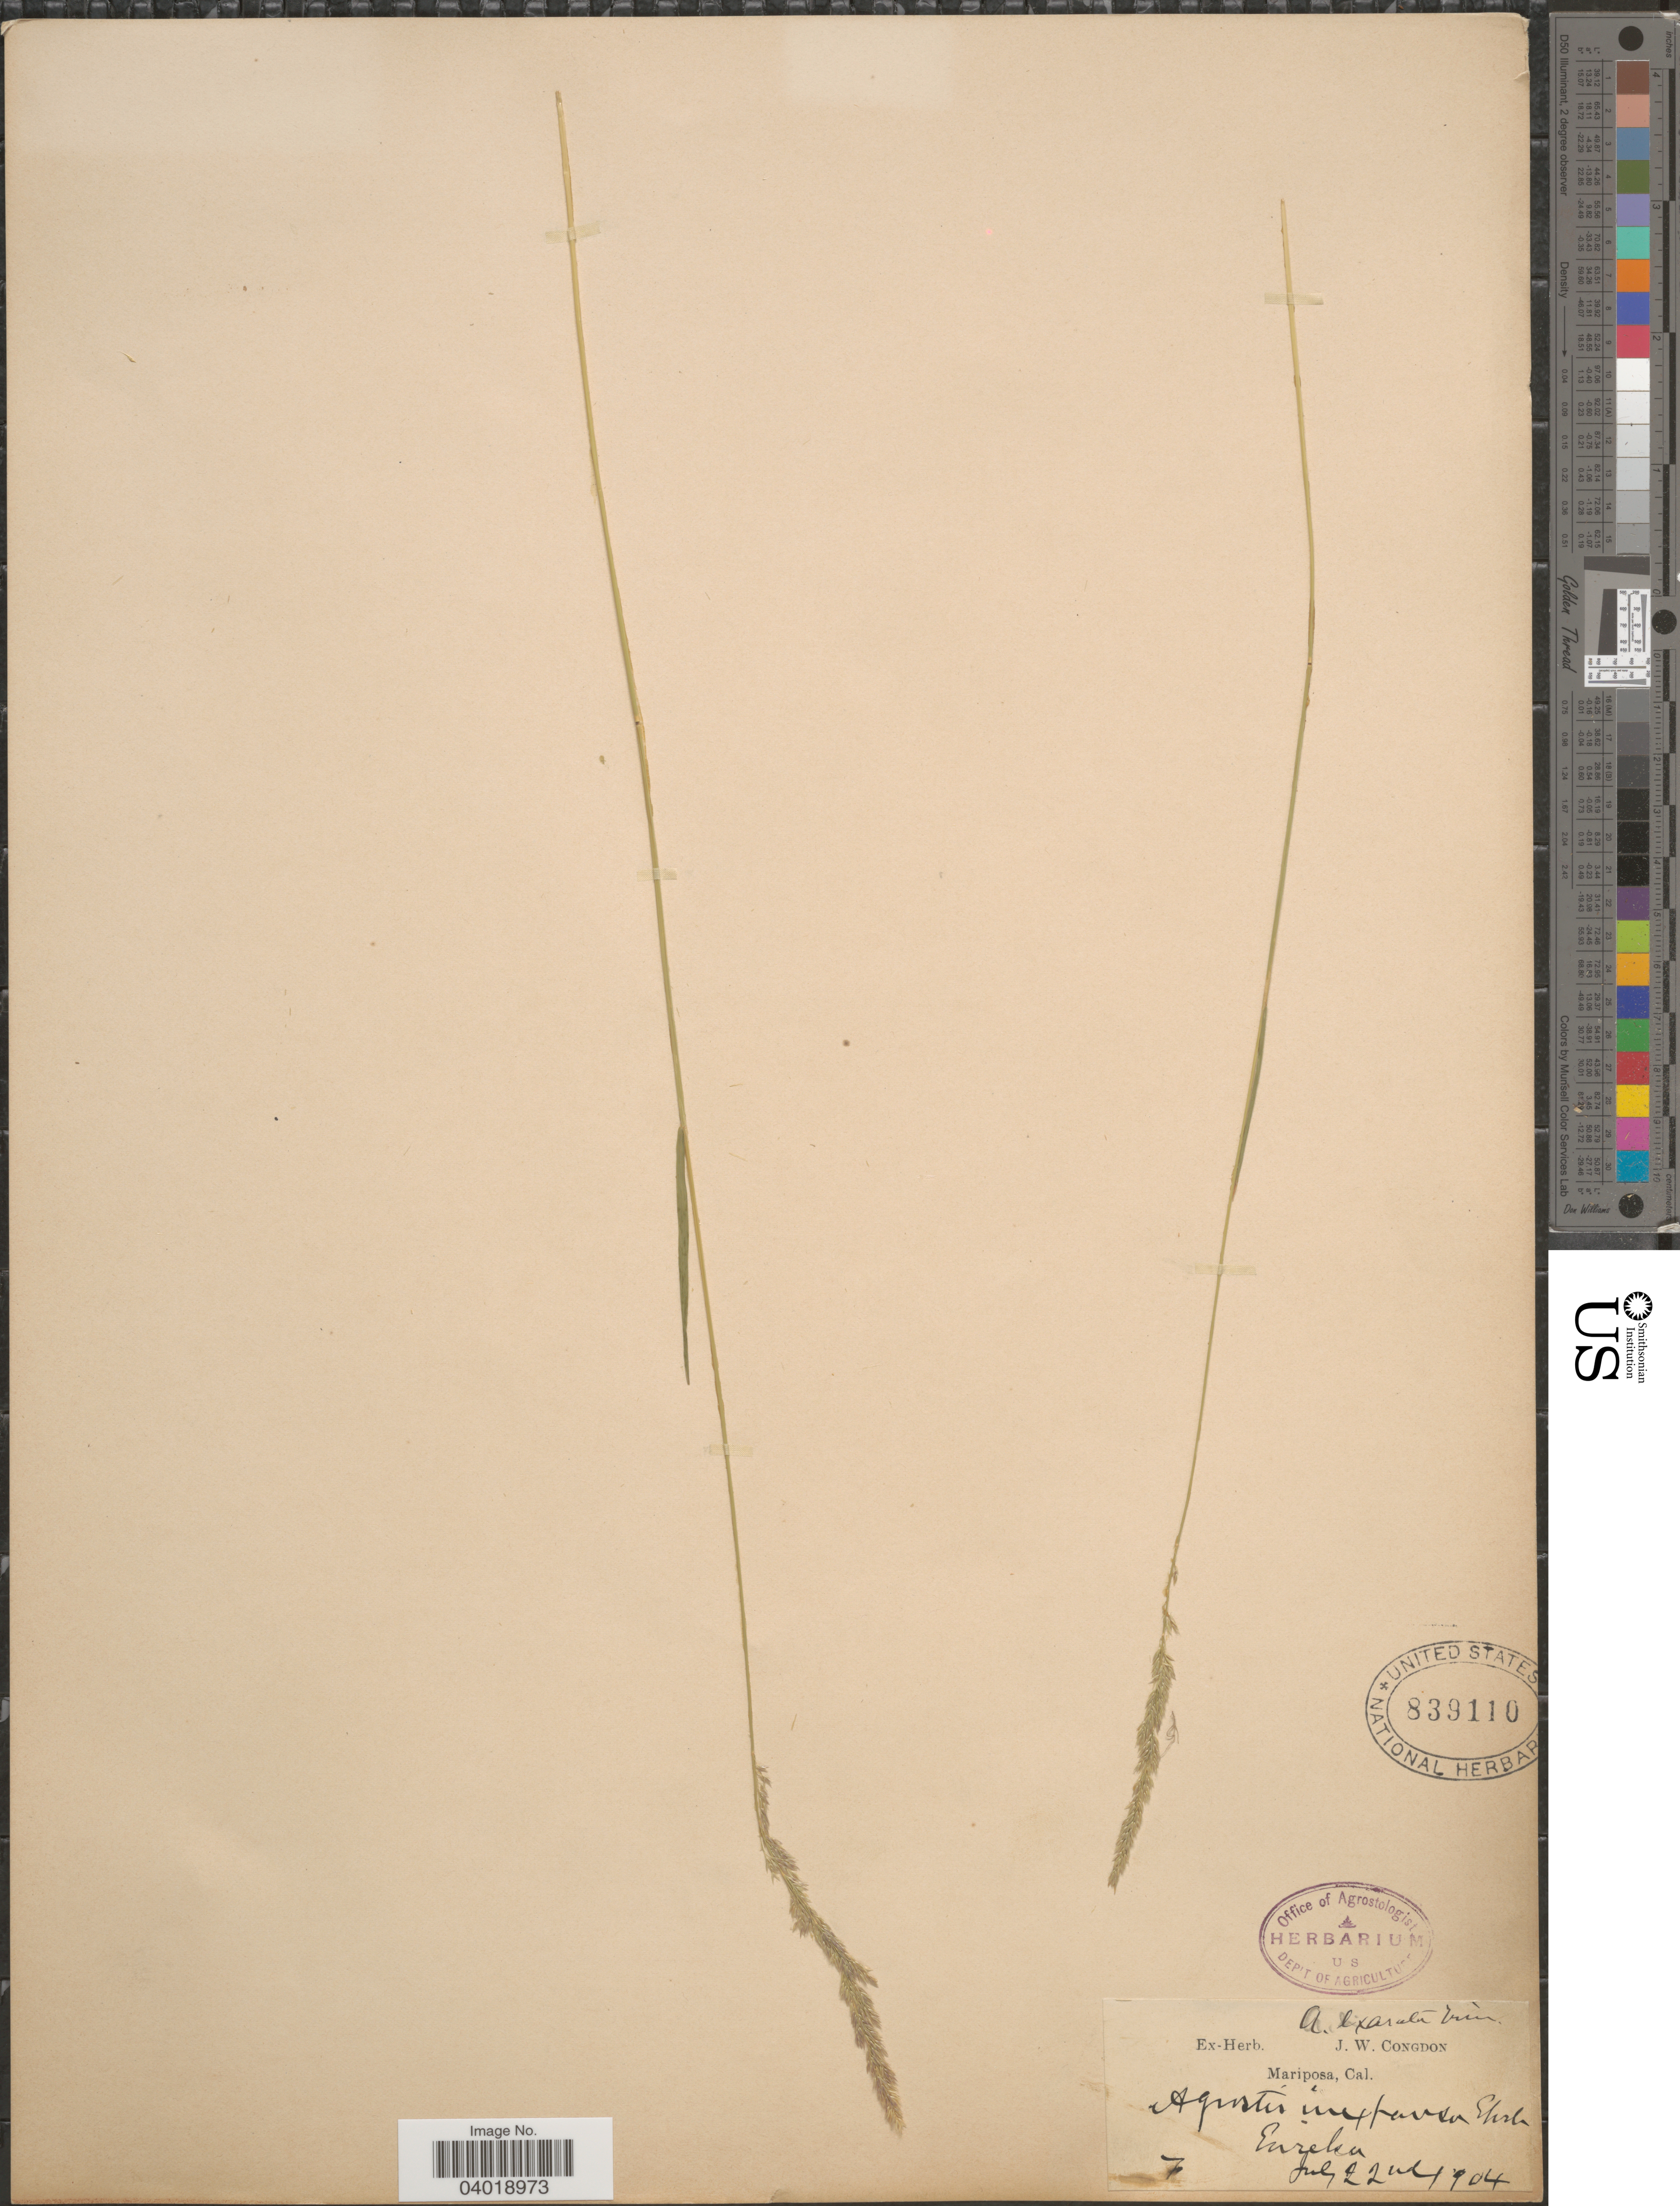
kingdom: Plantae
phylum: Tracheophyta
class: Liliopsida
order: Poales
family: Poaceae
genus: Agrostis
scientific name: Agrostis exarata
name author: Trin.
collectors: ex herb. J. W. Congdon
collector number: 7*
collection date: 1904-07-22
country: United States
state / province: California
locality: Eureka.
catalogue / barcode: US 839110